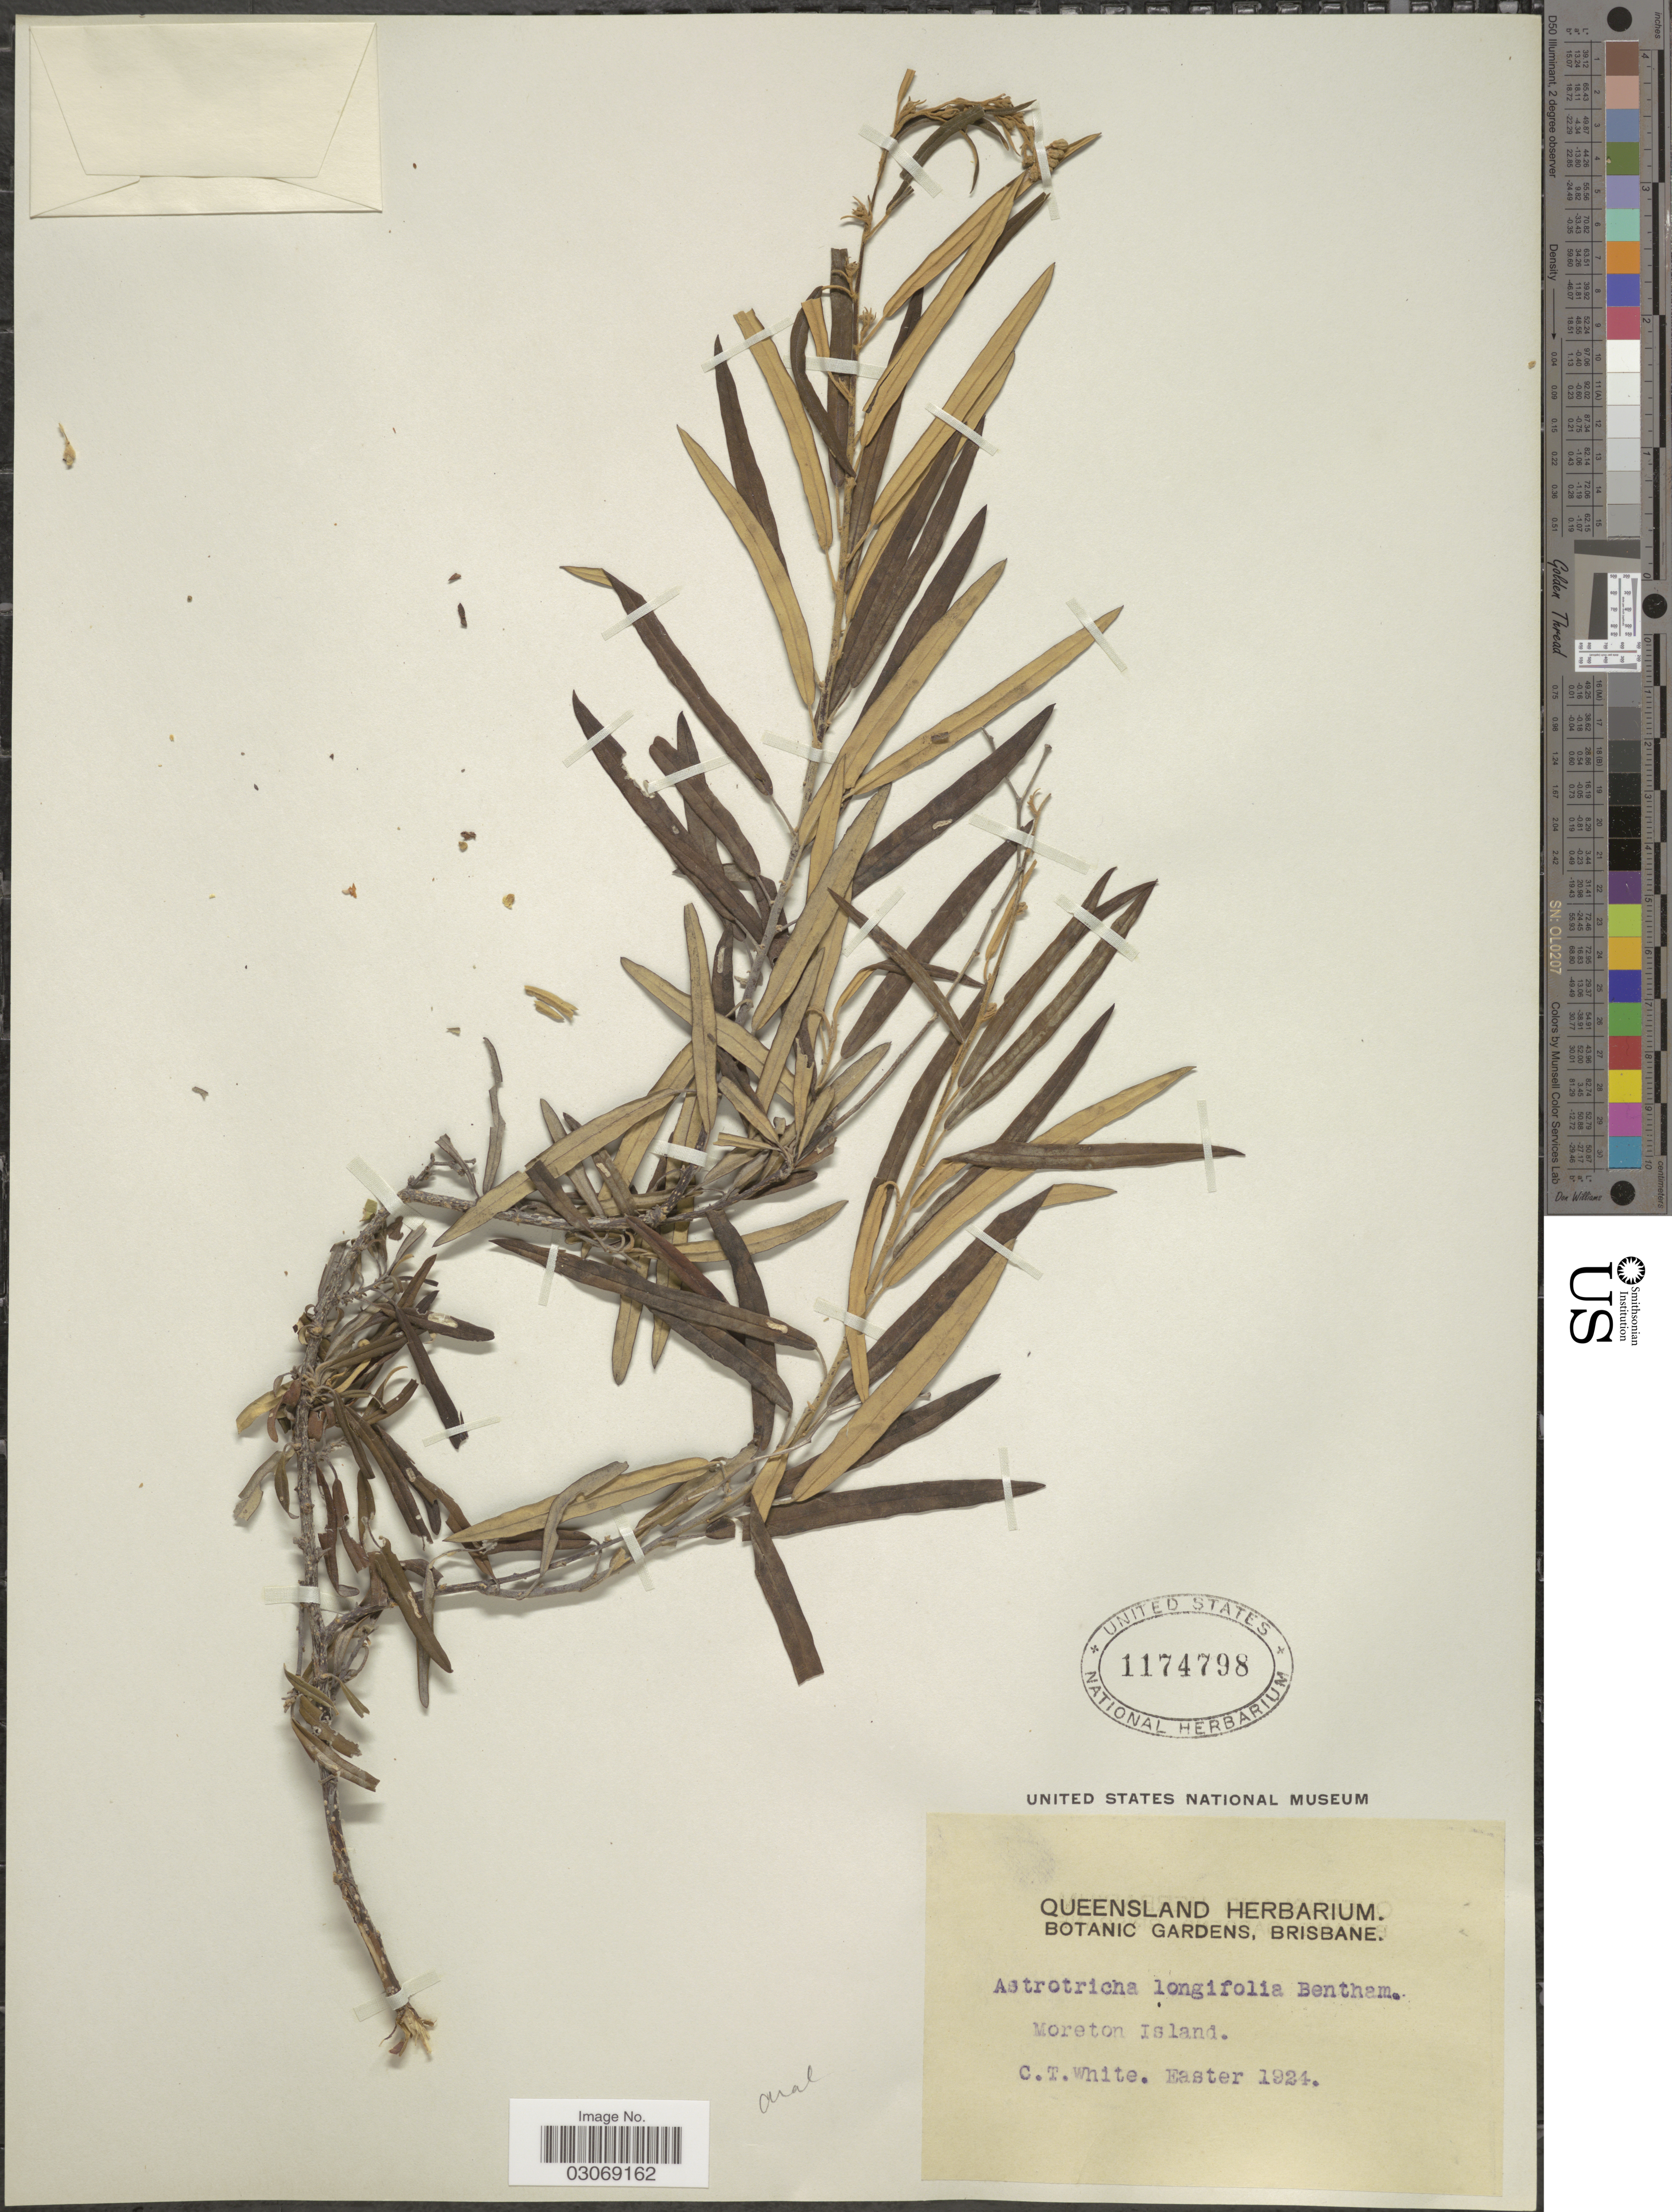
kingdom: Plantae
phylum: Tracheophyta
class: Magnoliopsida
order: Apiales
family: Araliaceae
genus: Astrotricha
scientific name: Astrotricha longifolia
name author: Benth.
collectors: C. T. White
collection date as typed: Easter 1924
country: Australia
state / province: Queensland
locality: Moreton Island.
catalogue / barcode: US 1174798